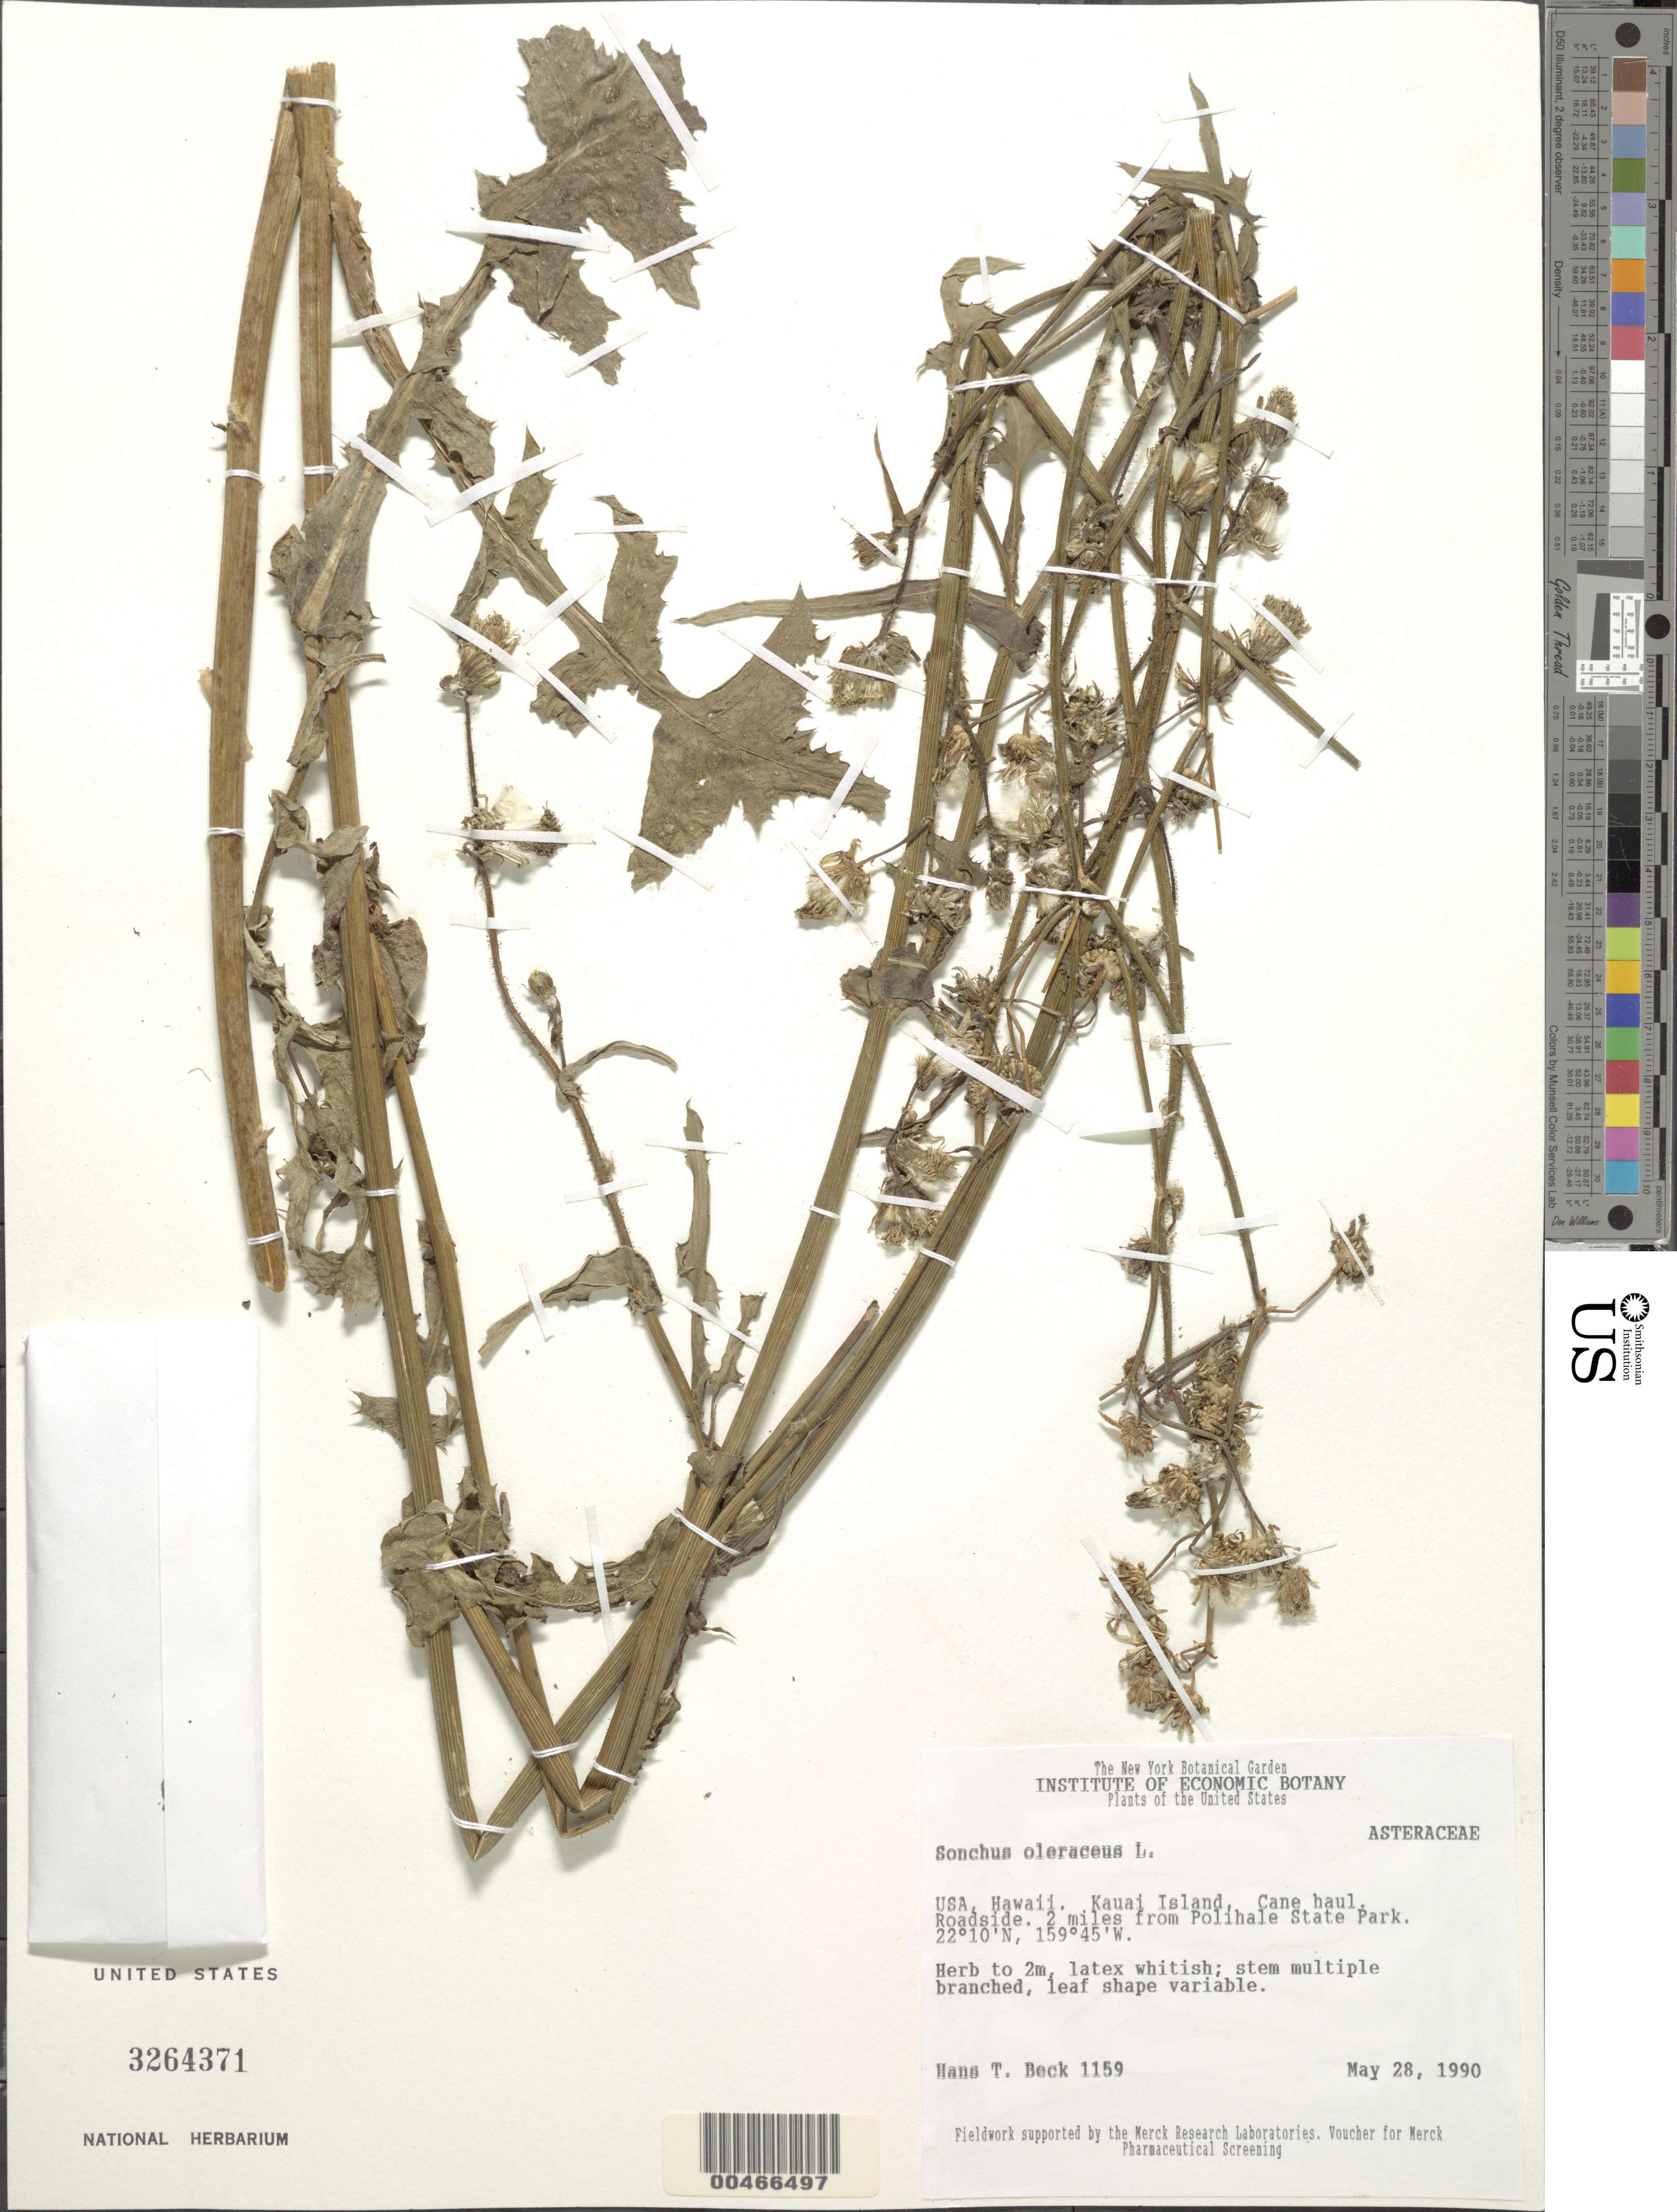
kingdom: Plantae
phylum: Tracheophyta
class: Magnoliopsida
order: Asterales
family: Asteraceae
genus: Sonchus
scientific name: Sonchus oleraceus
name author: L.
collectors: H. T. Beck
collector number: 1159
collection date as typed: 28 May 1990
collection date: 1990-05-28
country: United States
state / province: Hawaii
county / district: Kauai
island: Kaua'i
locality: Cane haul, roadside. 2 mi from Polihale State Park.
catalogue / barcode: US 3264371